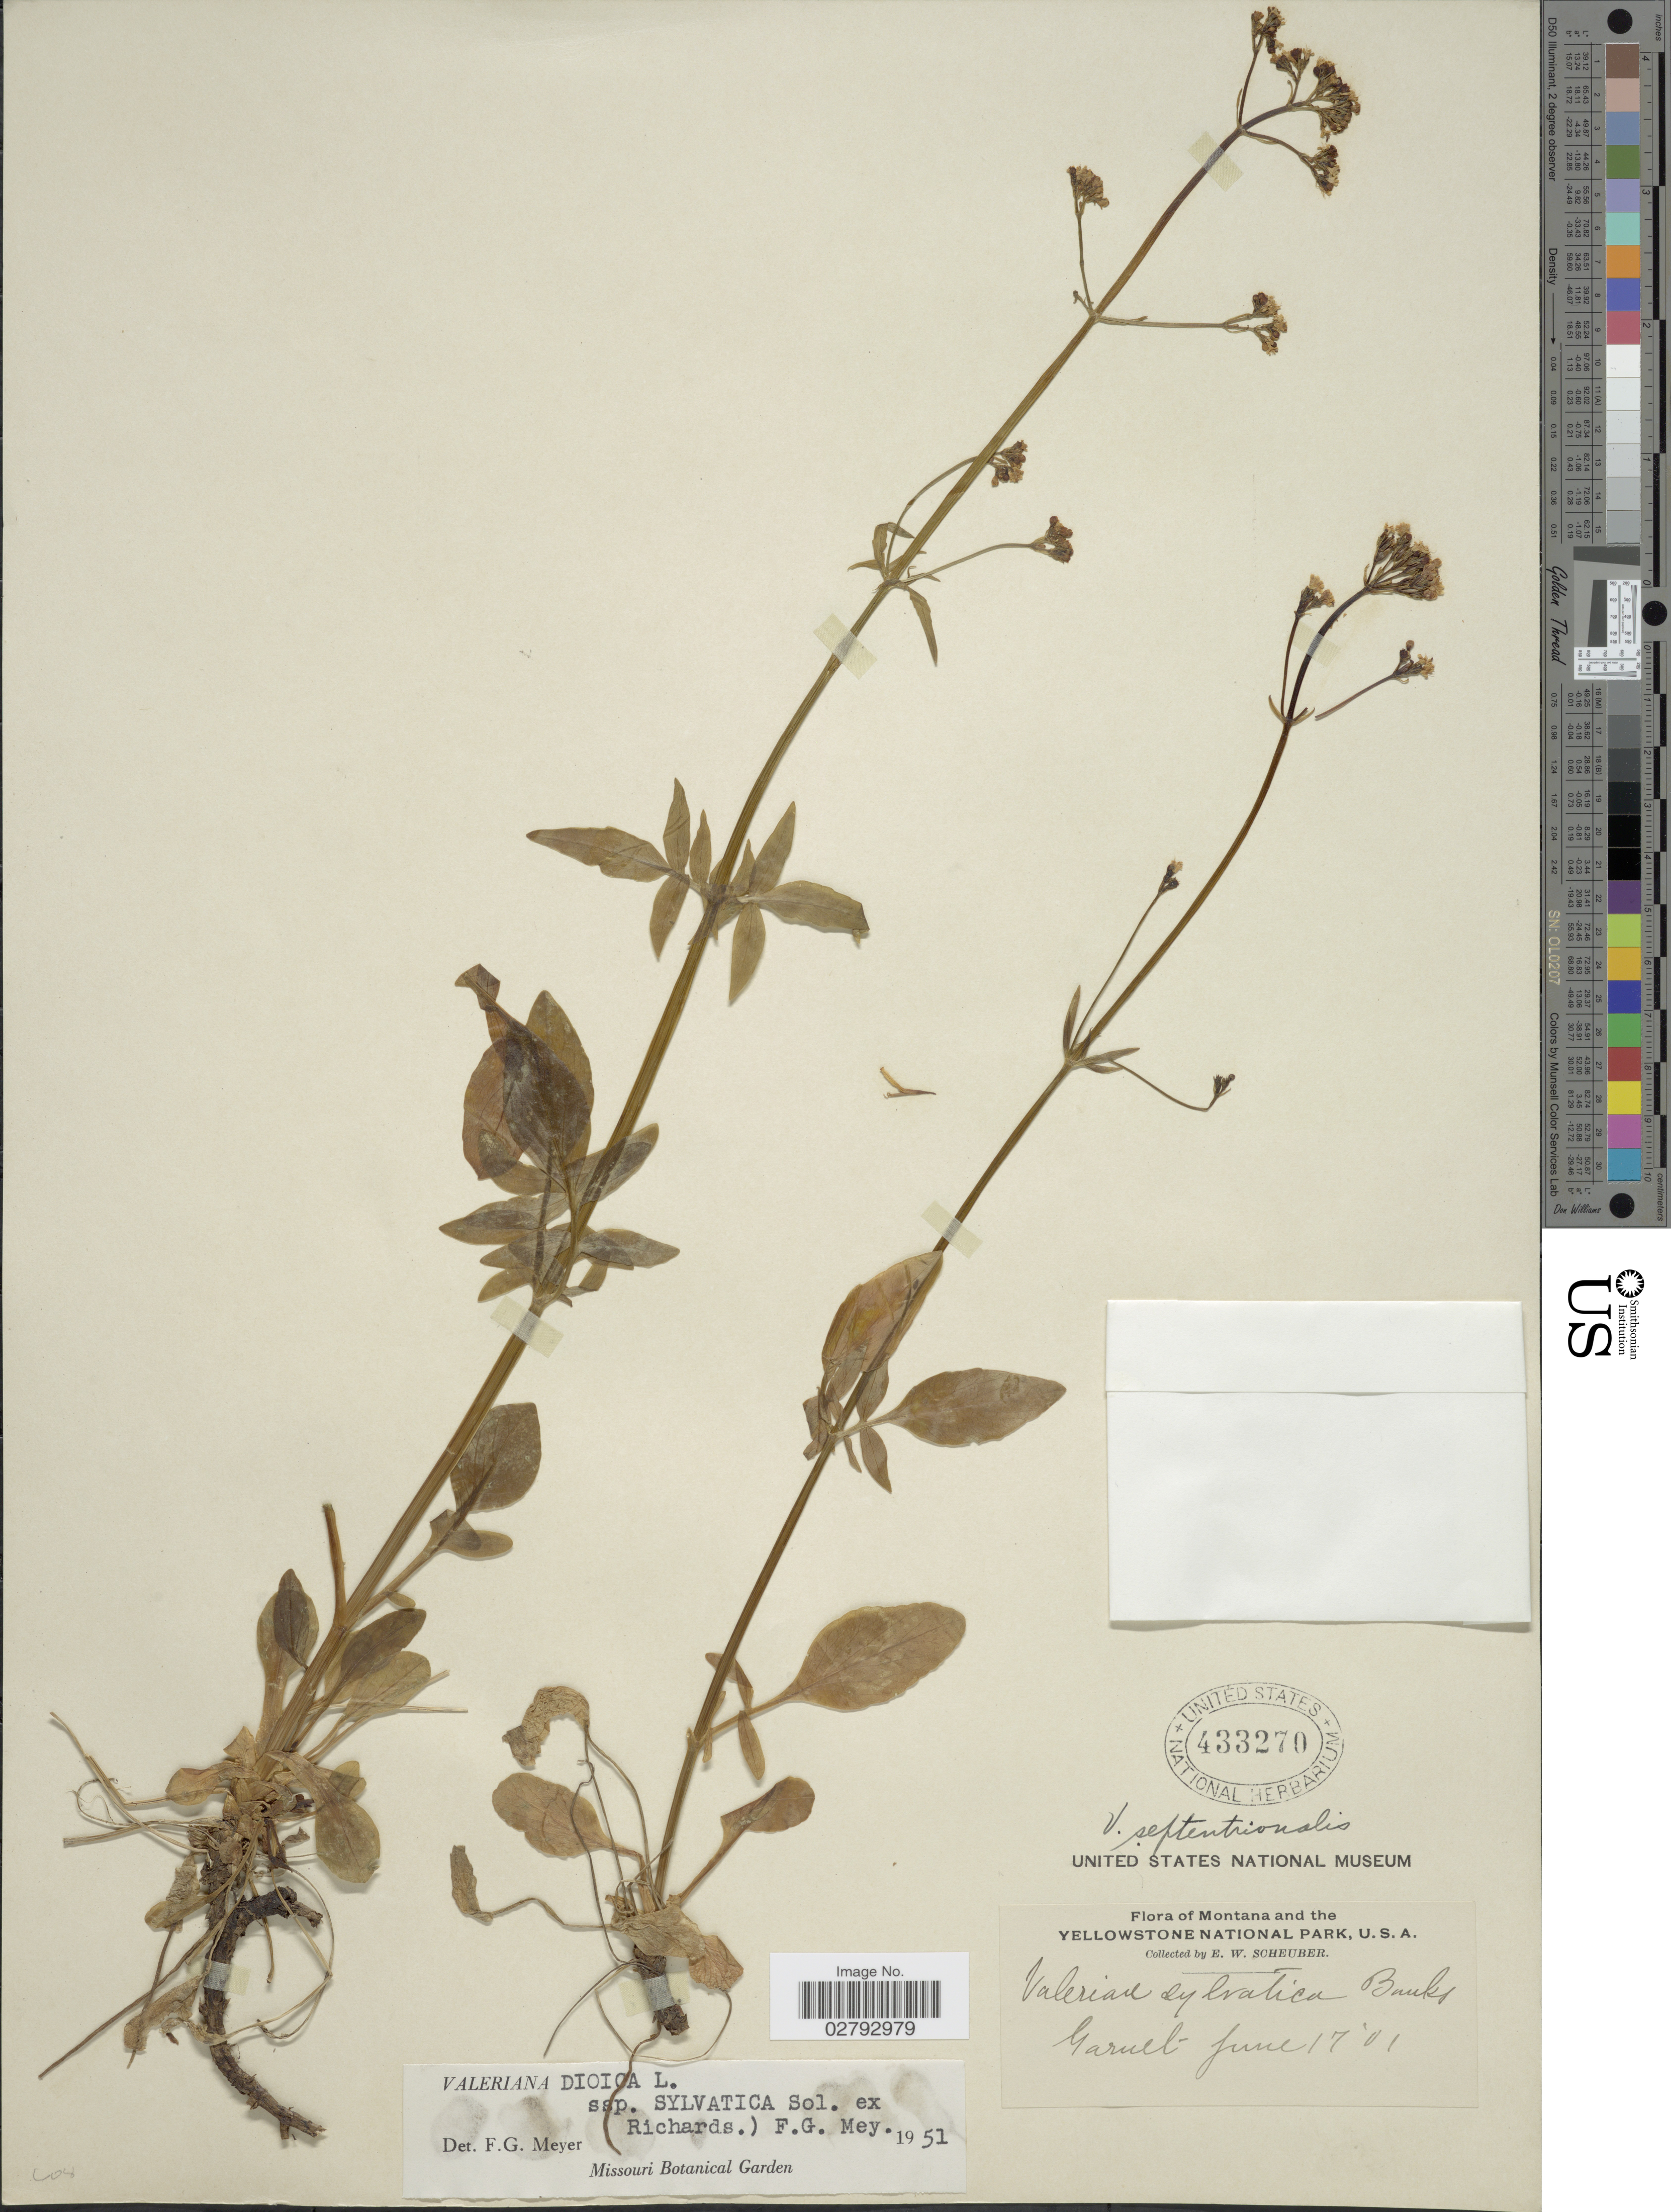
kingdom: Plantae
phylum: Tracheophyta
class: Magnoliopsida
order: Dipsacales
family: Caprifoliaceae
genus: Valeriana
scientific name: Valeriana dioica subsp. sylvatica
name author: (Sol. ex Richardson) F.G. Mey.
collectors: E. Scheuber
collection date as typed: Transcribed d/m/y: 17/6/1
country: United States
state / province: Montana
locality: Yellowstone National Park. Garnet.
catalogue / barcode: US 433270